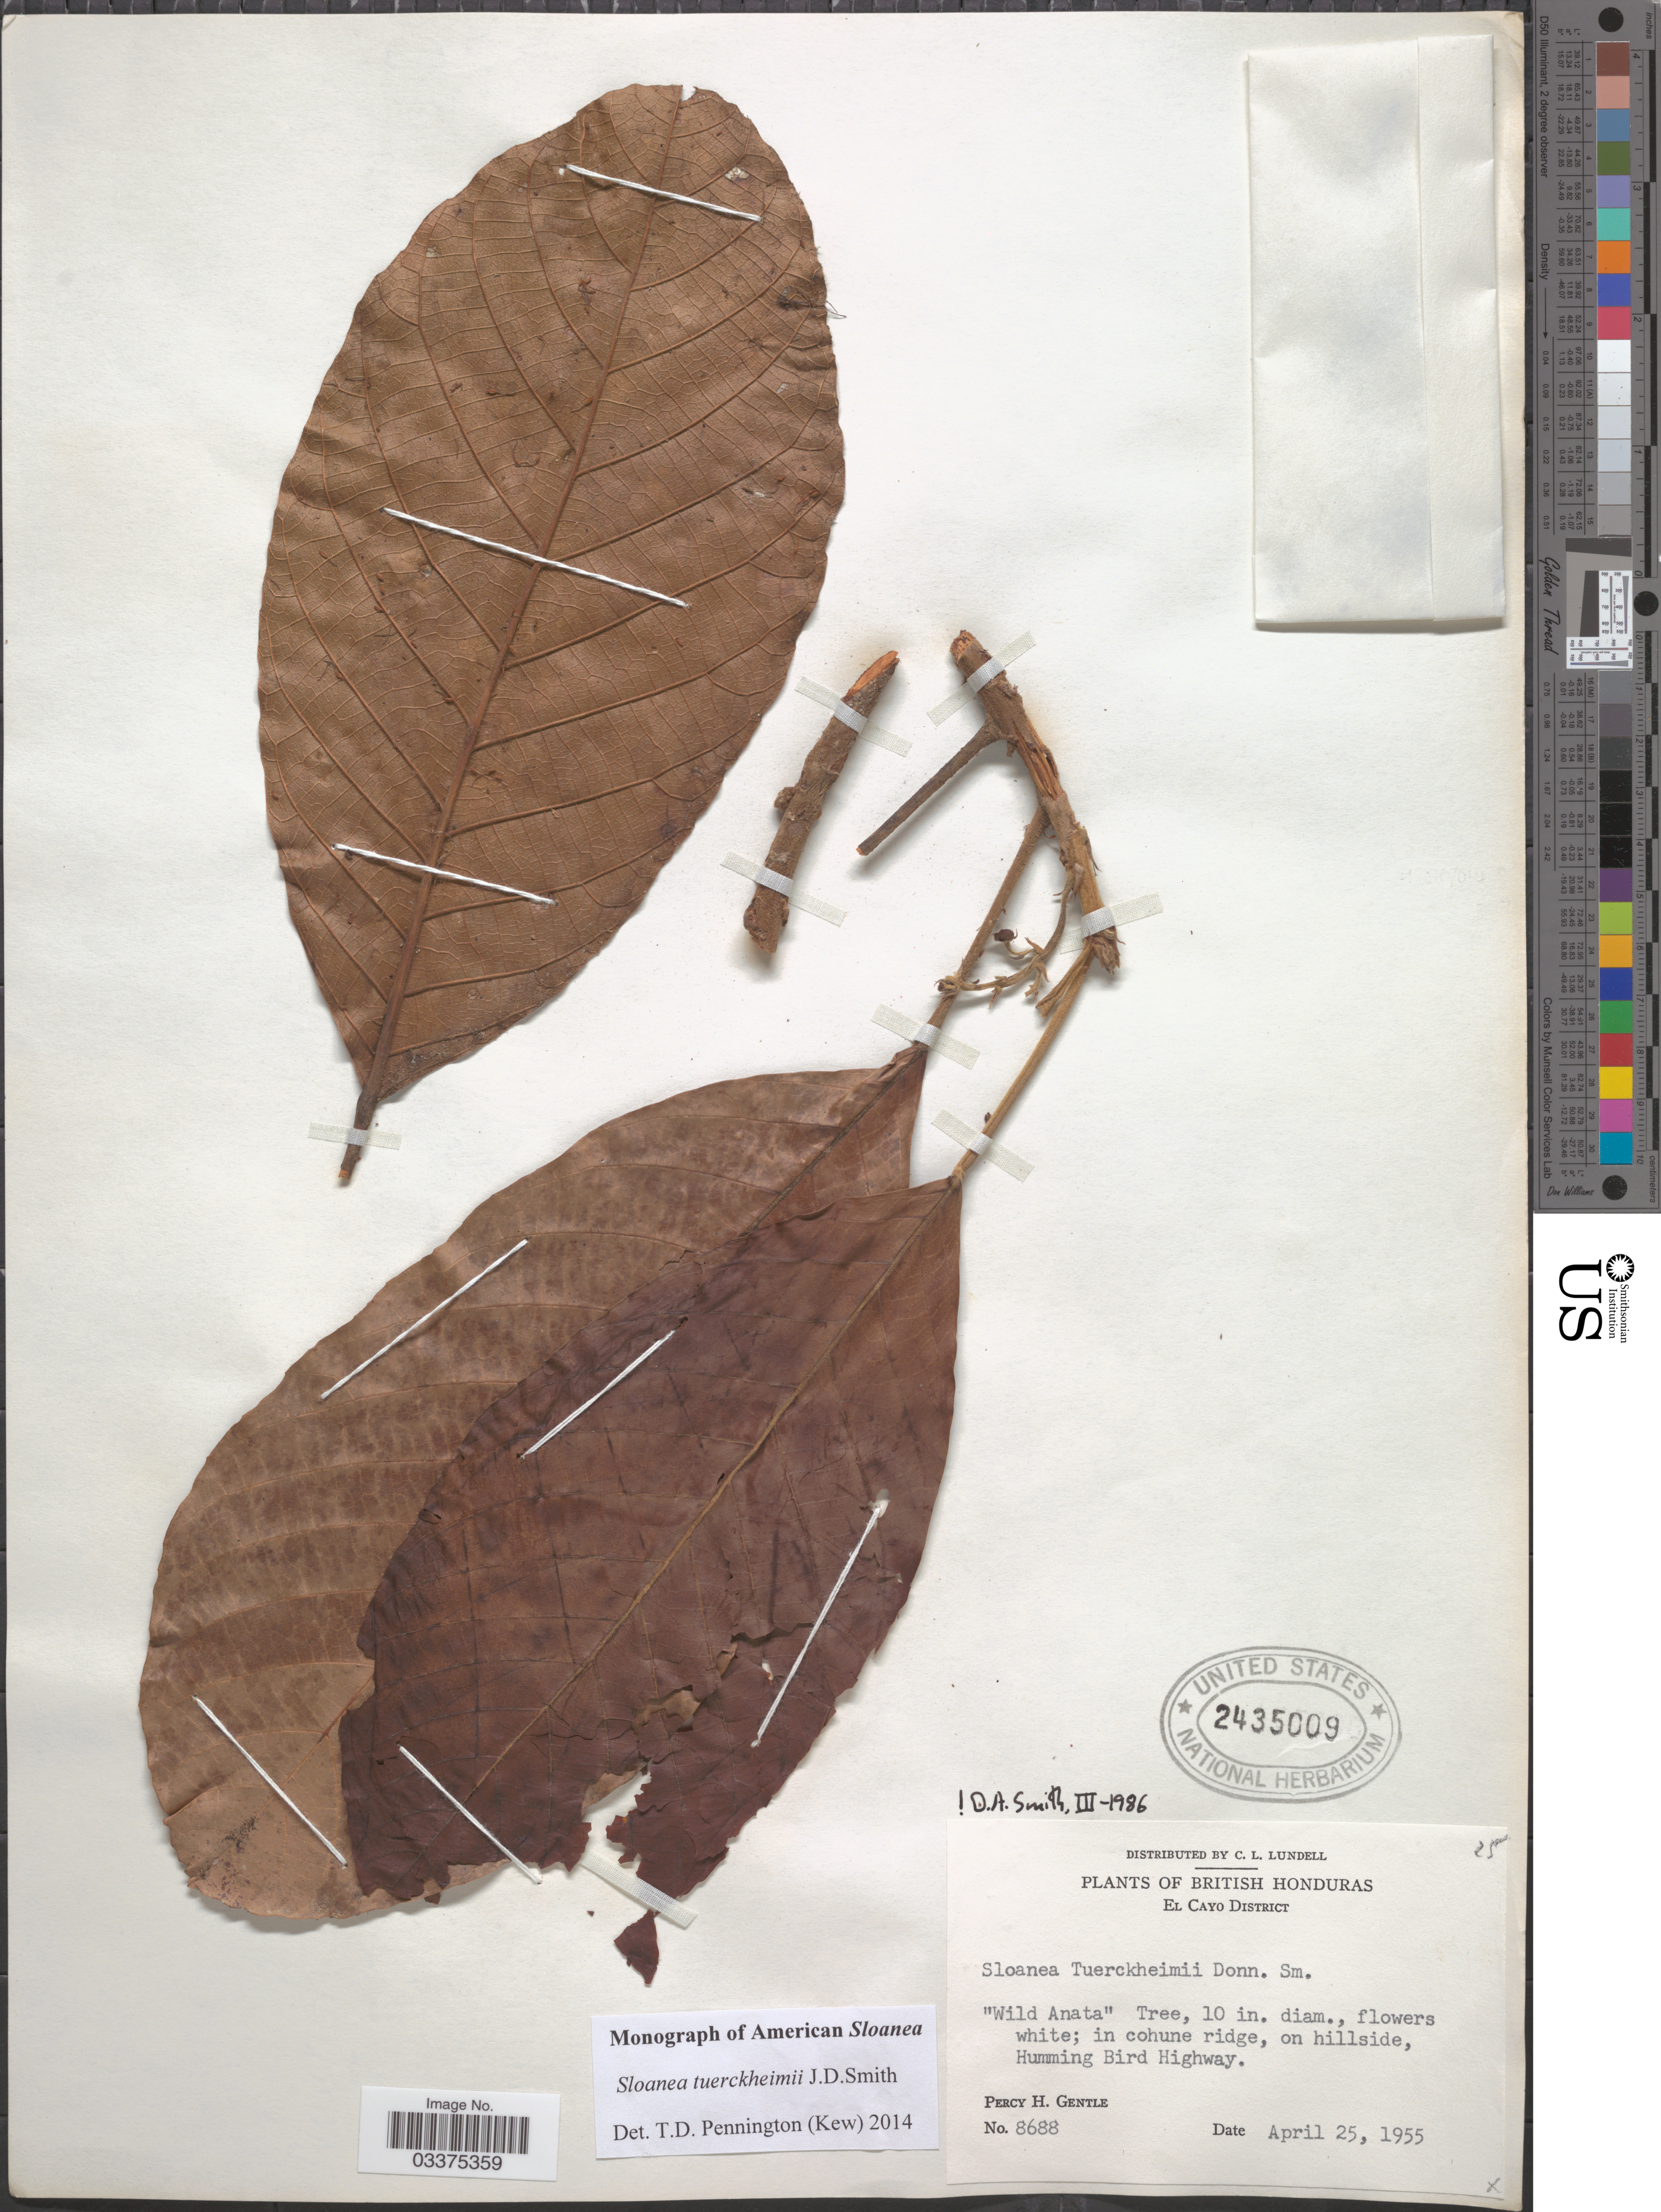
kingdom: Plantae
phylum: Tracheophyta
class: Magnoliopsida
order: Oxalidales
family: Elaeocarpaceae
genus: Sloanea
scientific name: Sloanea tuerckheimii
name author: Donn. Sm.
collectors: P. H. Gentle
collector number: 8688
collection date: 1955-04-25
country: Belize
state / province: Cayo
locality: British Honduras. El Cayo District. Humming Bird Highway.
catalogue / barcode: US 2435009